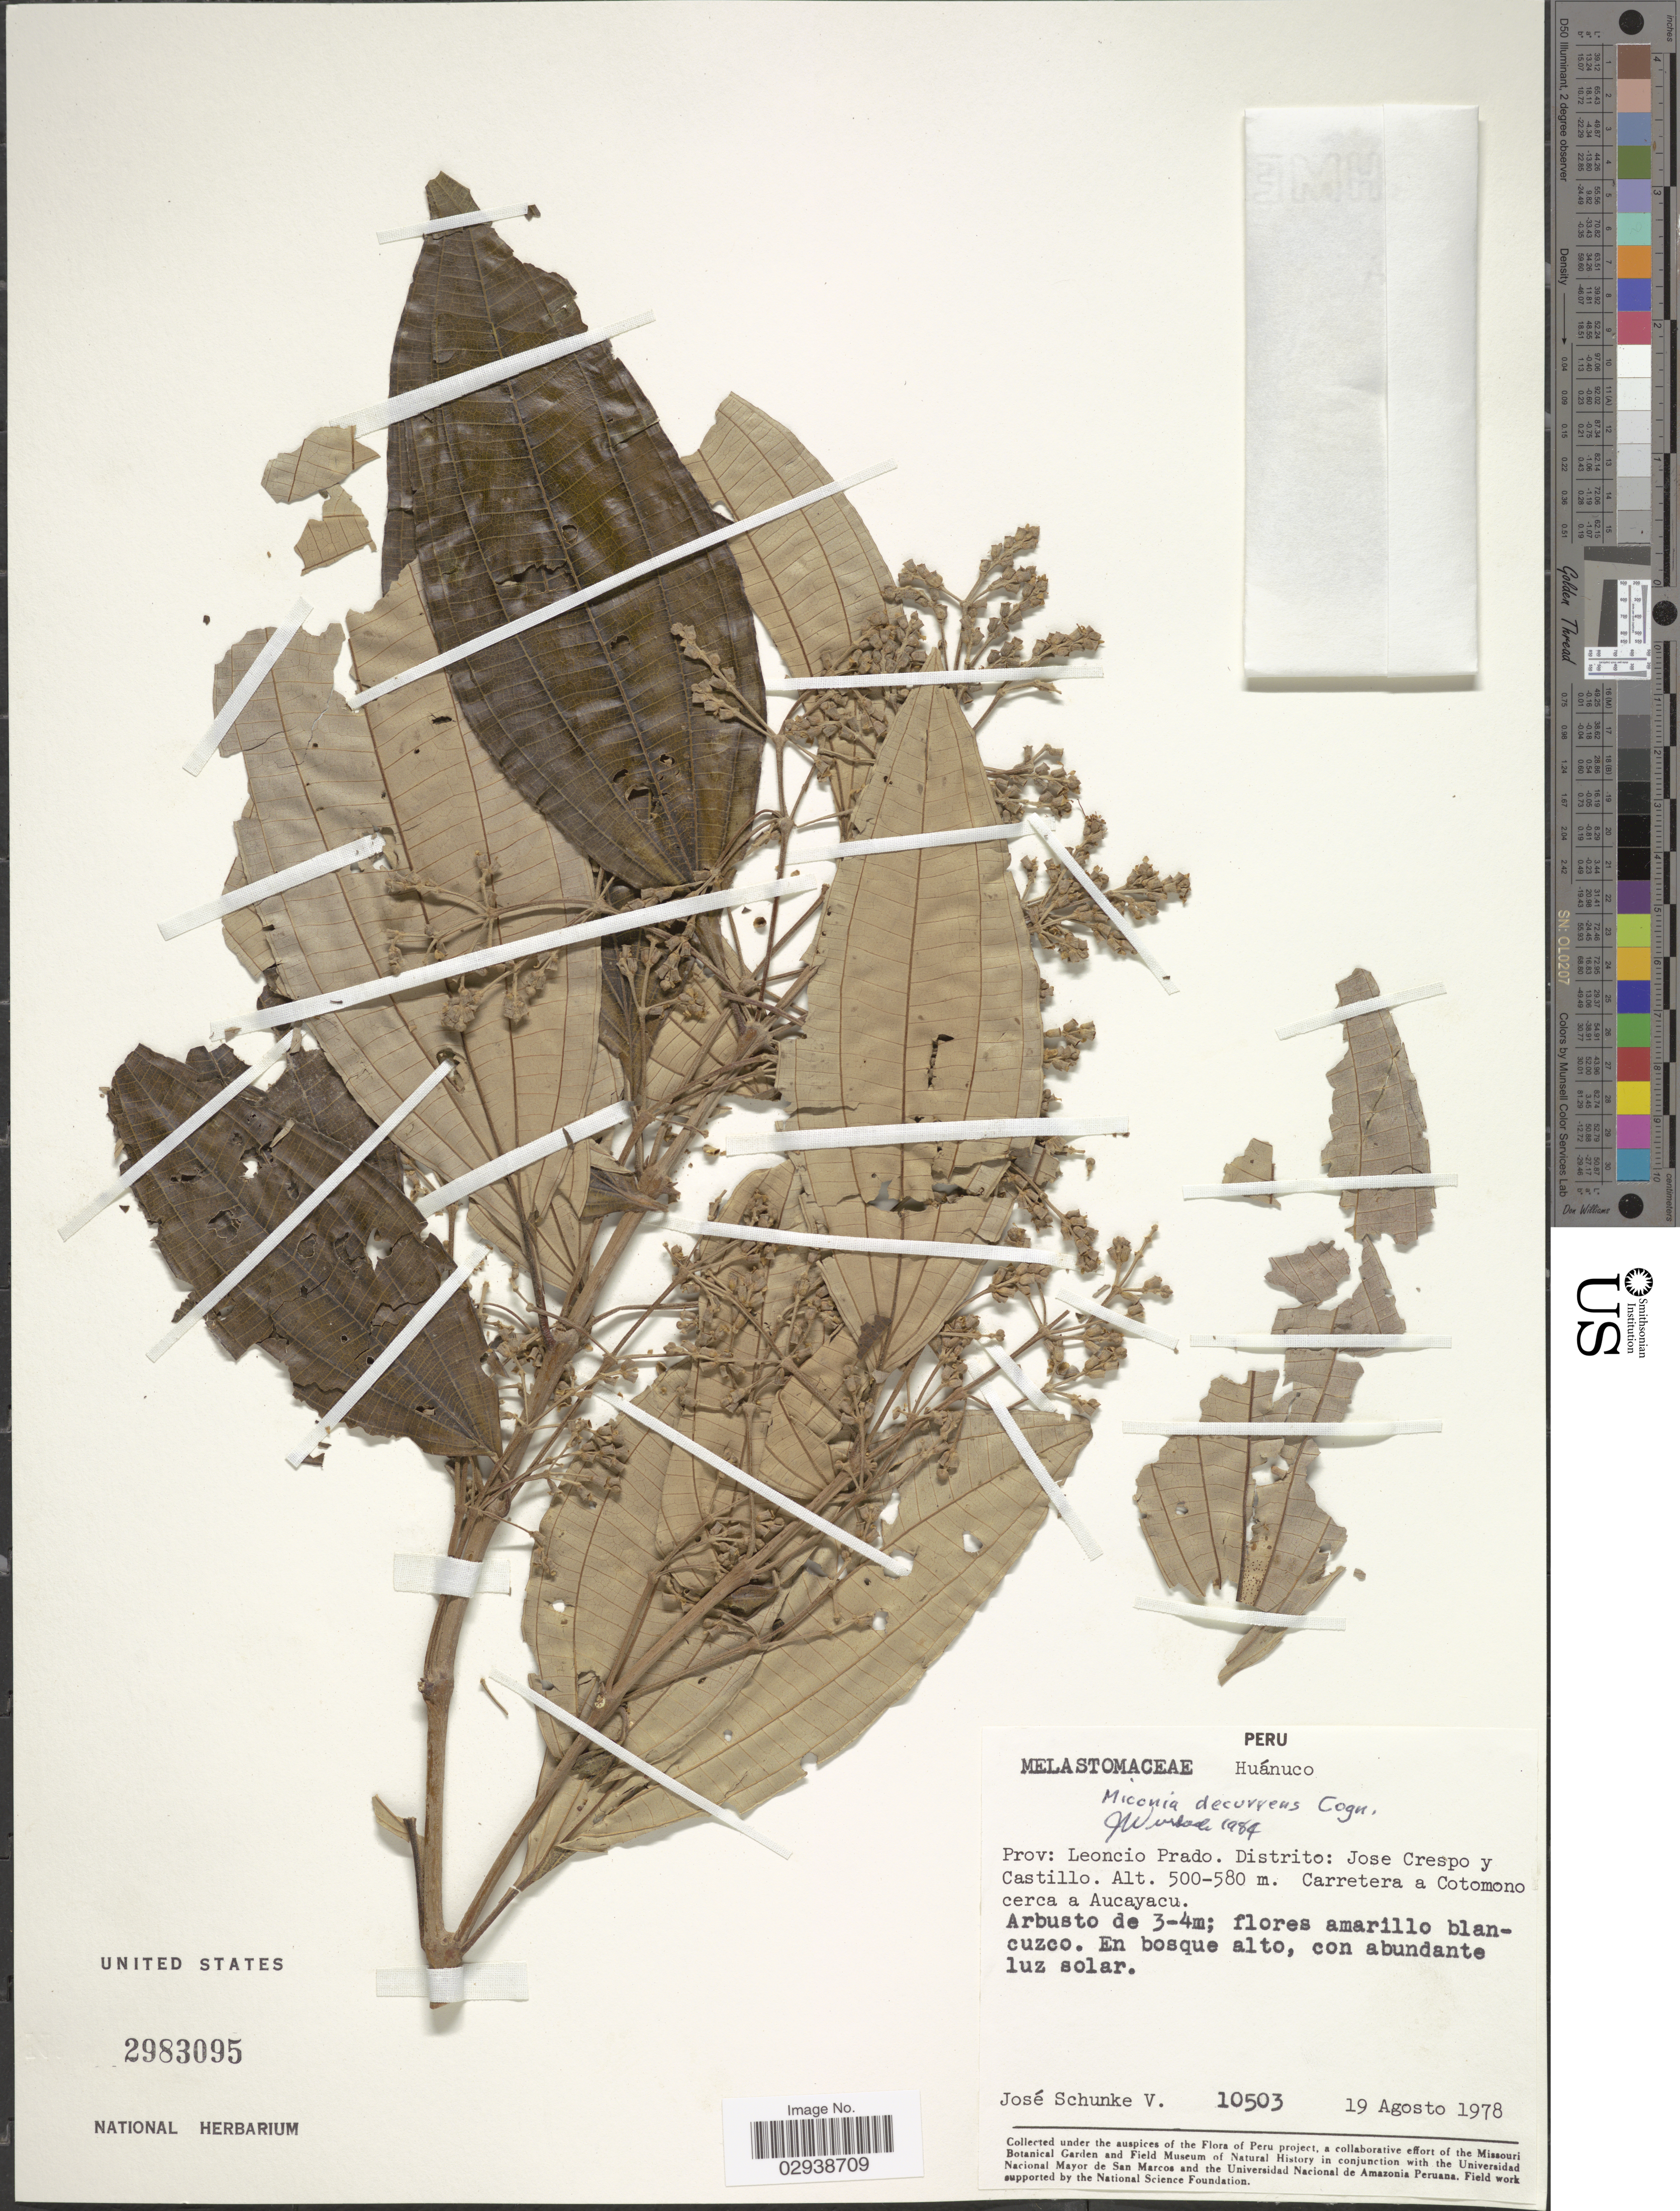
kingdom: Plantae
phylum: Tracheophyta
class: Magnoliopsida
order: Myrtales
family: Melastomataceae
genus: Miconia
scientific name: Miconia decurrens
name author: Cogn.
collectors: J. Schunke Vigo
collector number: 10503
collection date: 1978-08-19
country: Peru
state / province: Huánuco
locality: Prov: Leoncio Prado, Distrito: Jose Crespo y Castillo, Carretera a Cotomono cerca a Aucayacu.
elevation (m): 500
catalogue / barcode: US 2983095